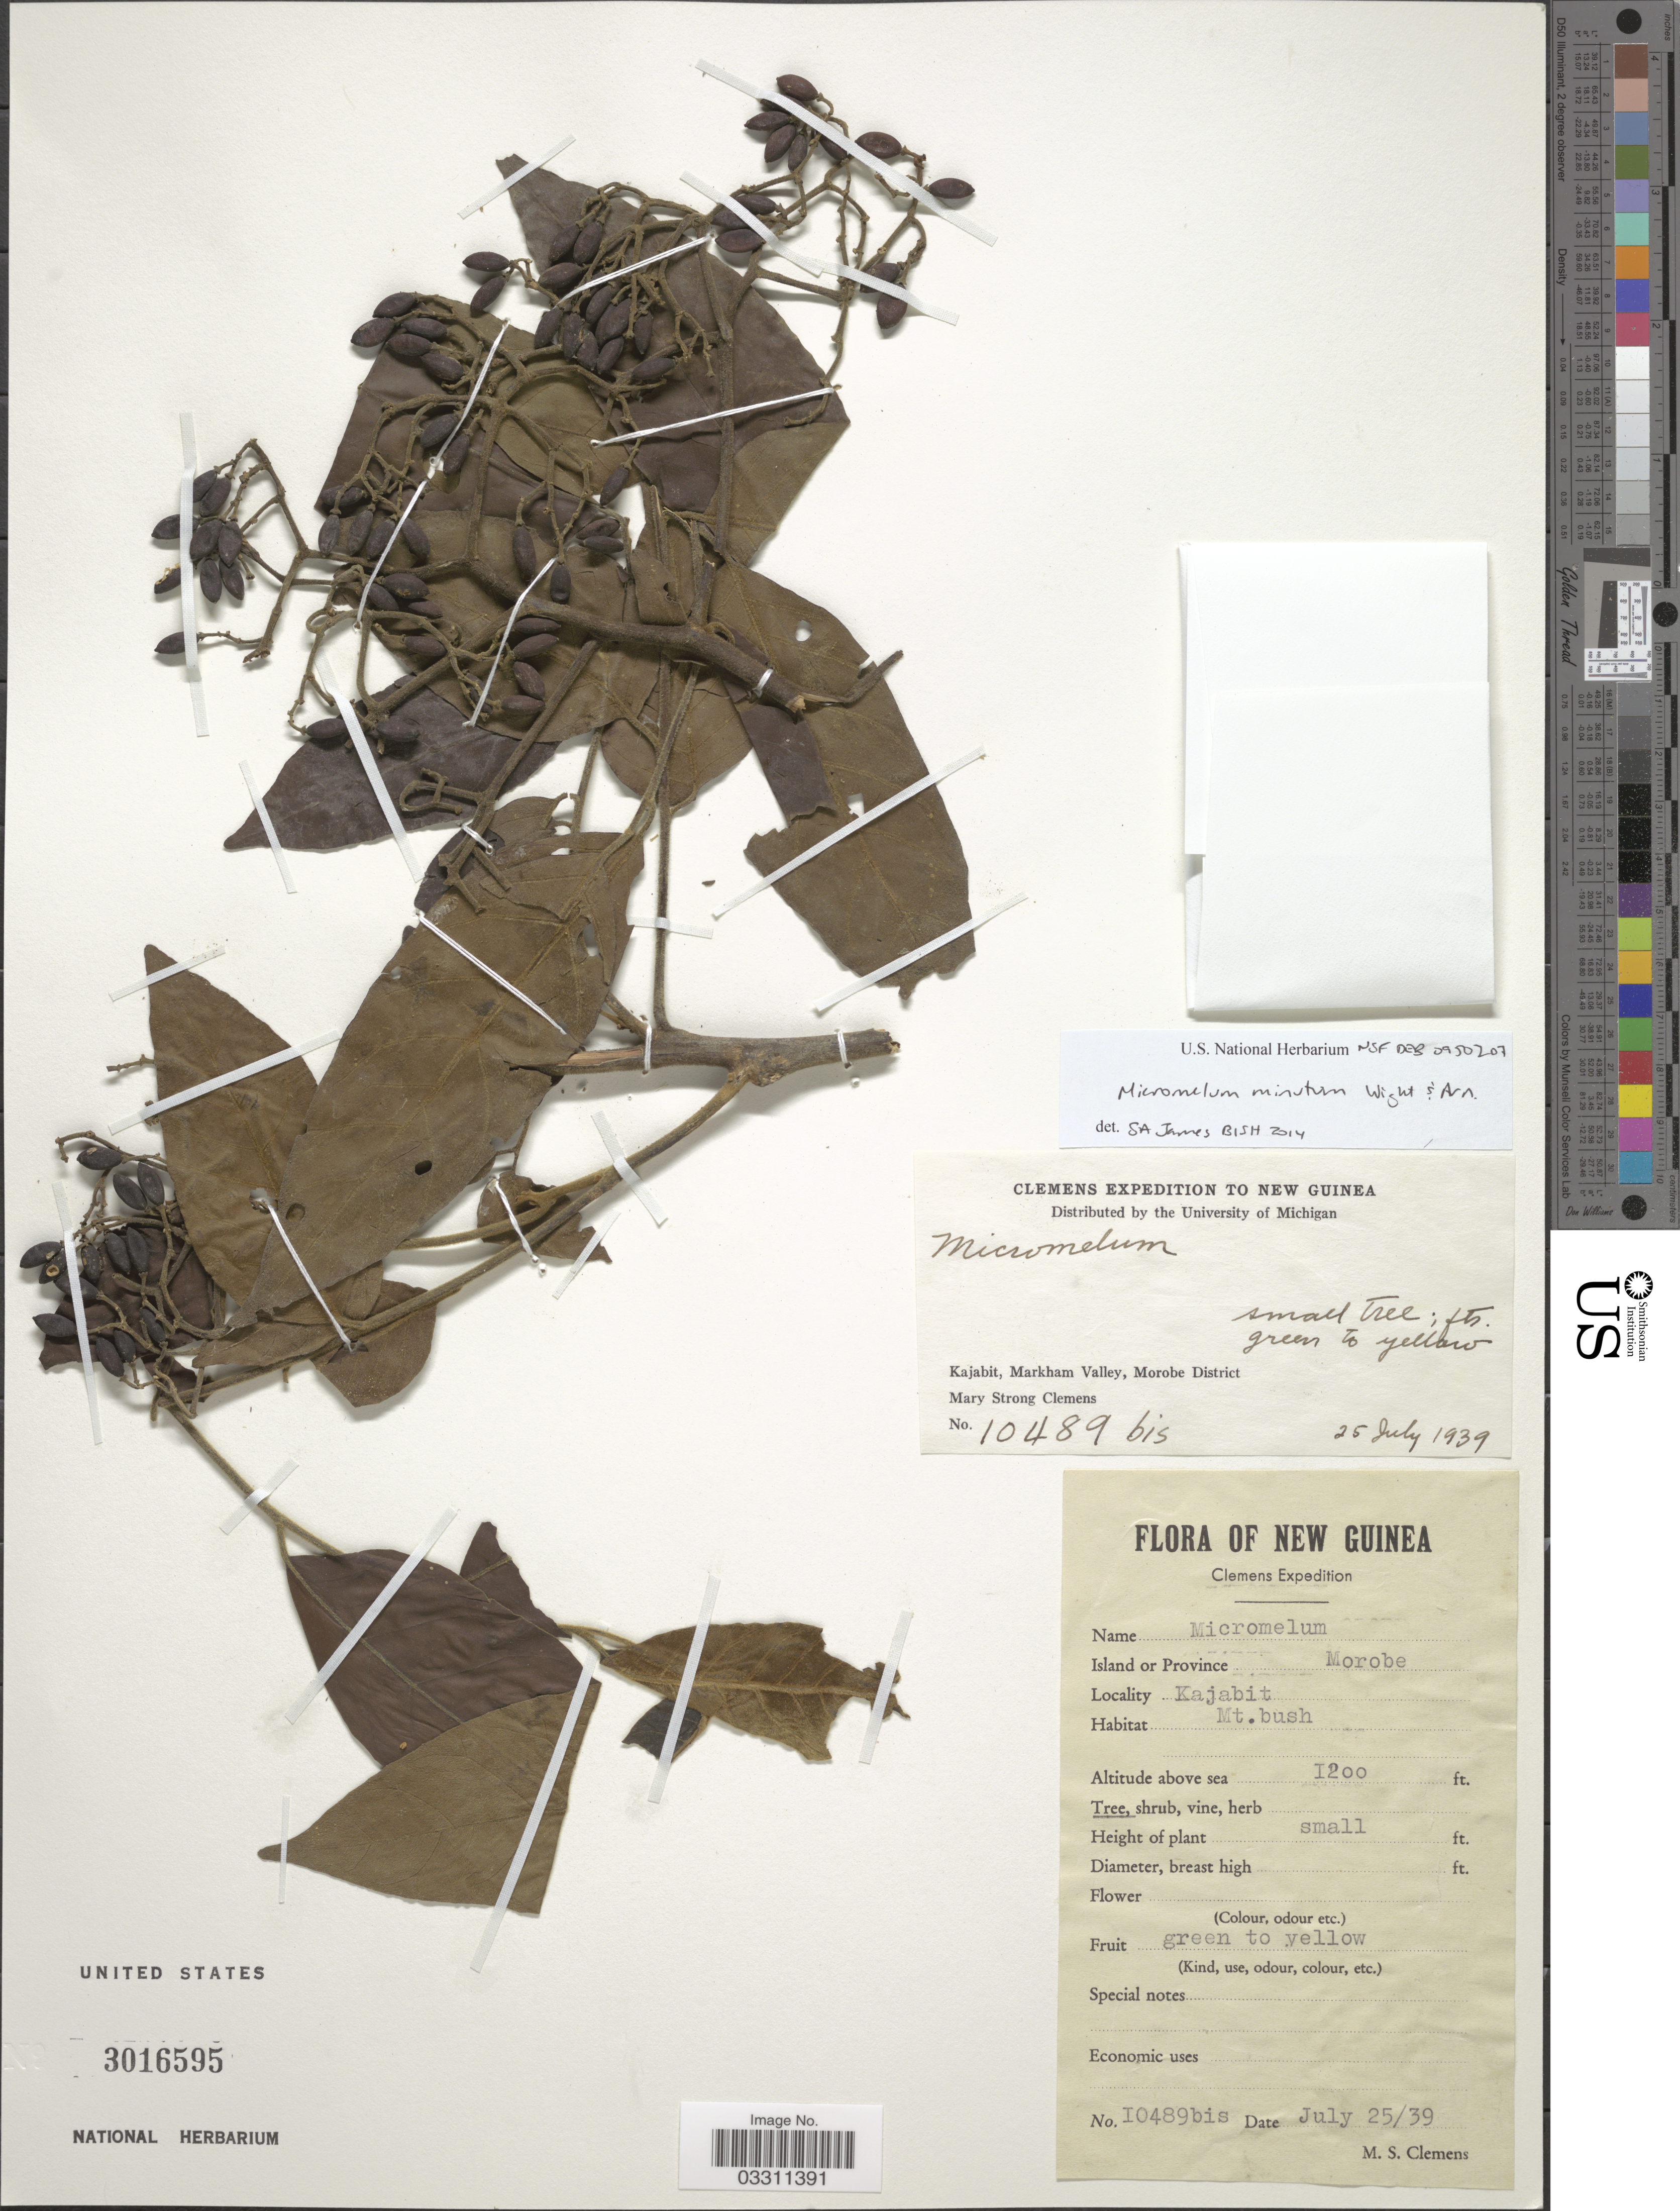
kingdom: Plantae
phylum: Tracheophyta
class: Magnoliopsida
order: Sapindales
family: Rutaceae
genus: Micromelum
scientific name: Micromelum minutum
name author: (G. Forst.) Wight & Arn.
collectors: M. S. Clemens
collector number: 10489bis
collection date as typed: Transcribed d/m/y: 25/7/39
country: Papua New Guinea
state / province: Morobe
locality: New Guinea. Kajabit.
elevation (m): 366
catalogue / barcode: US 3016595